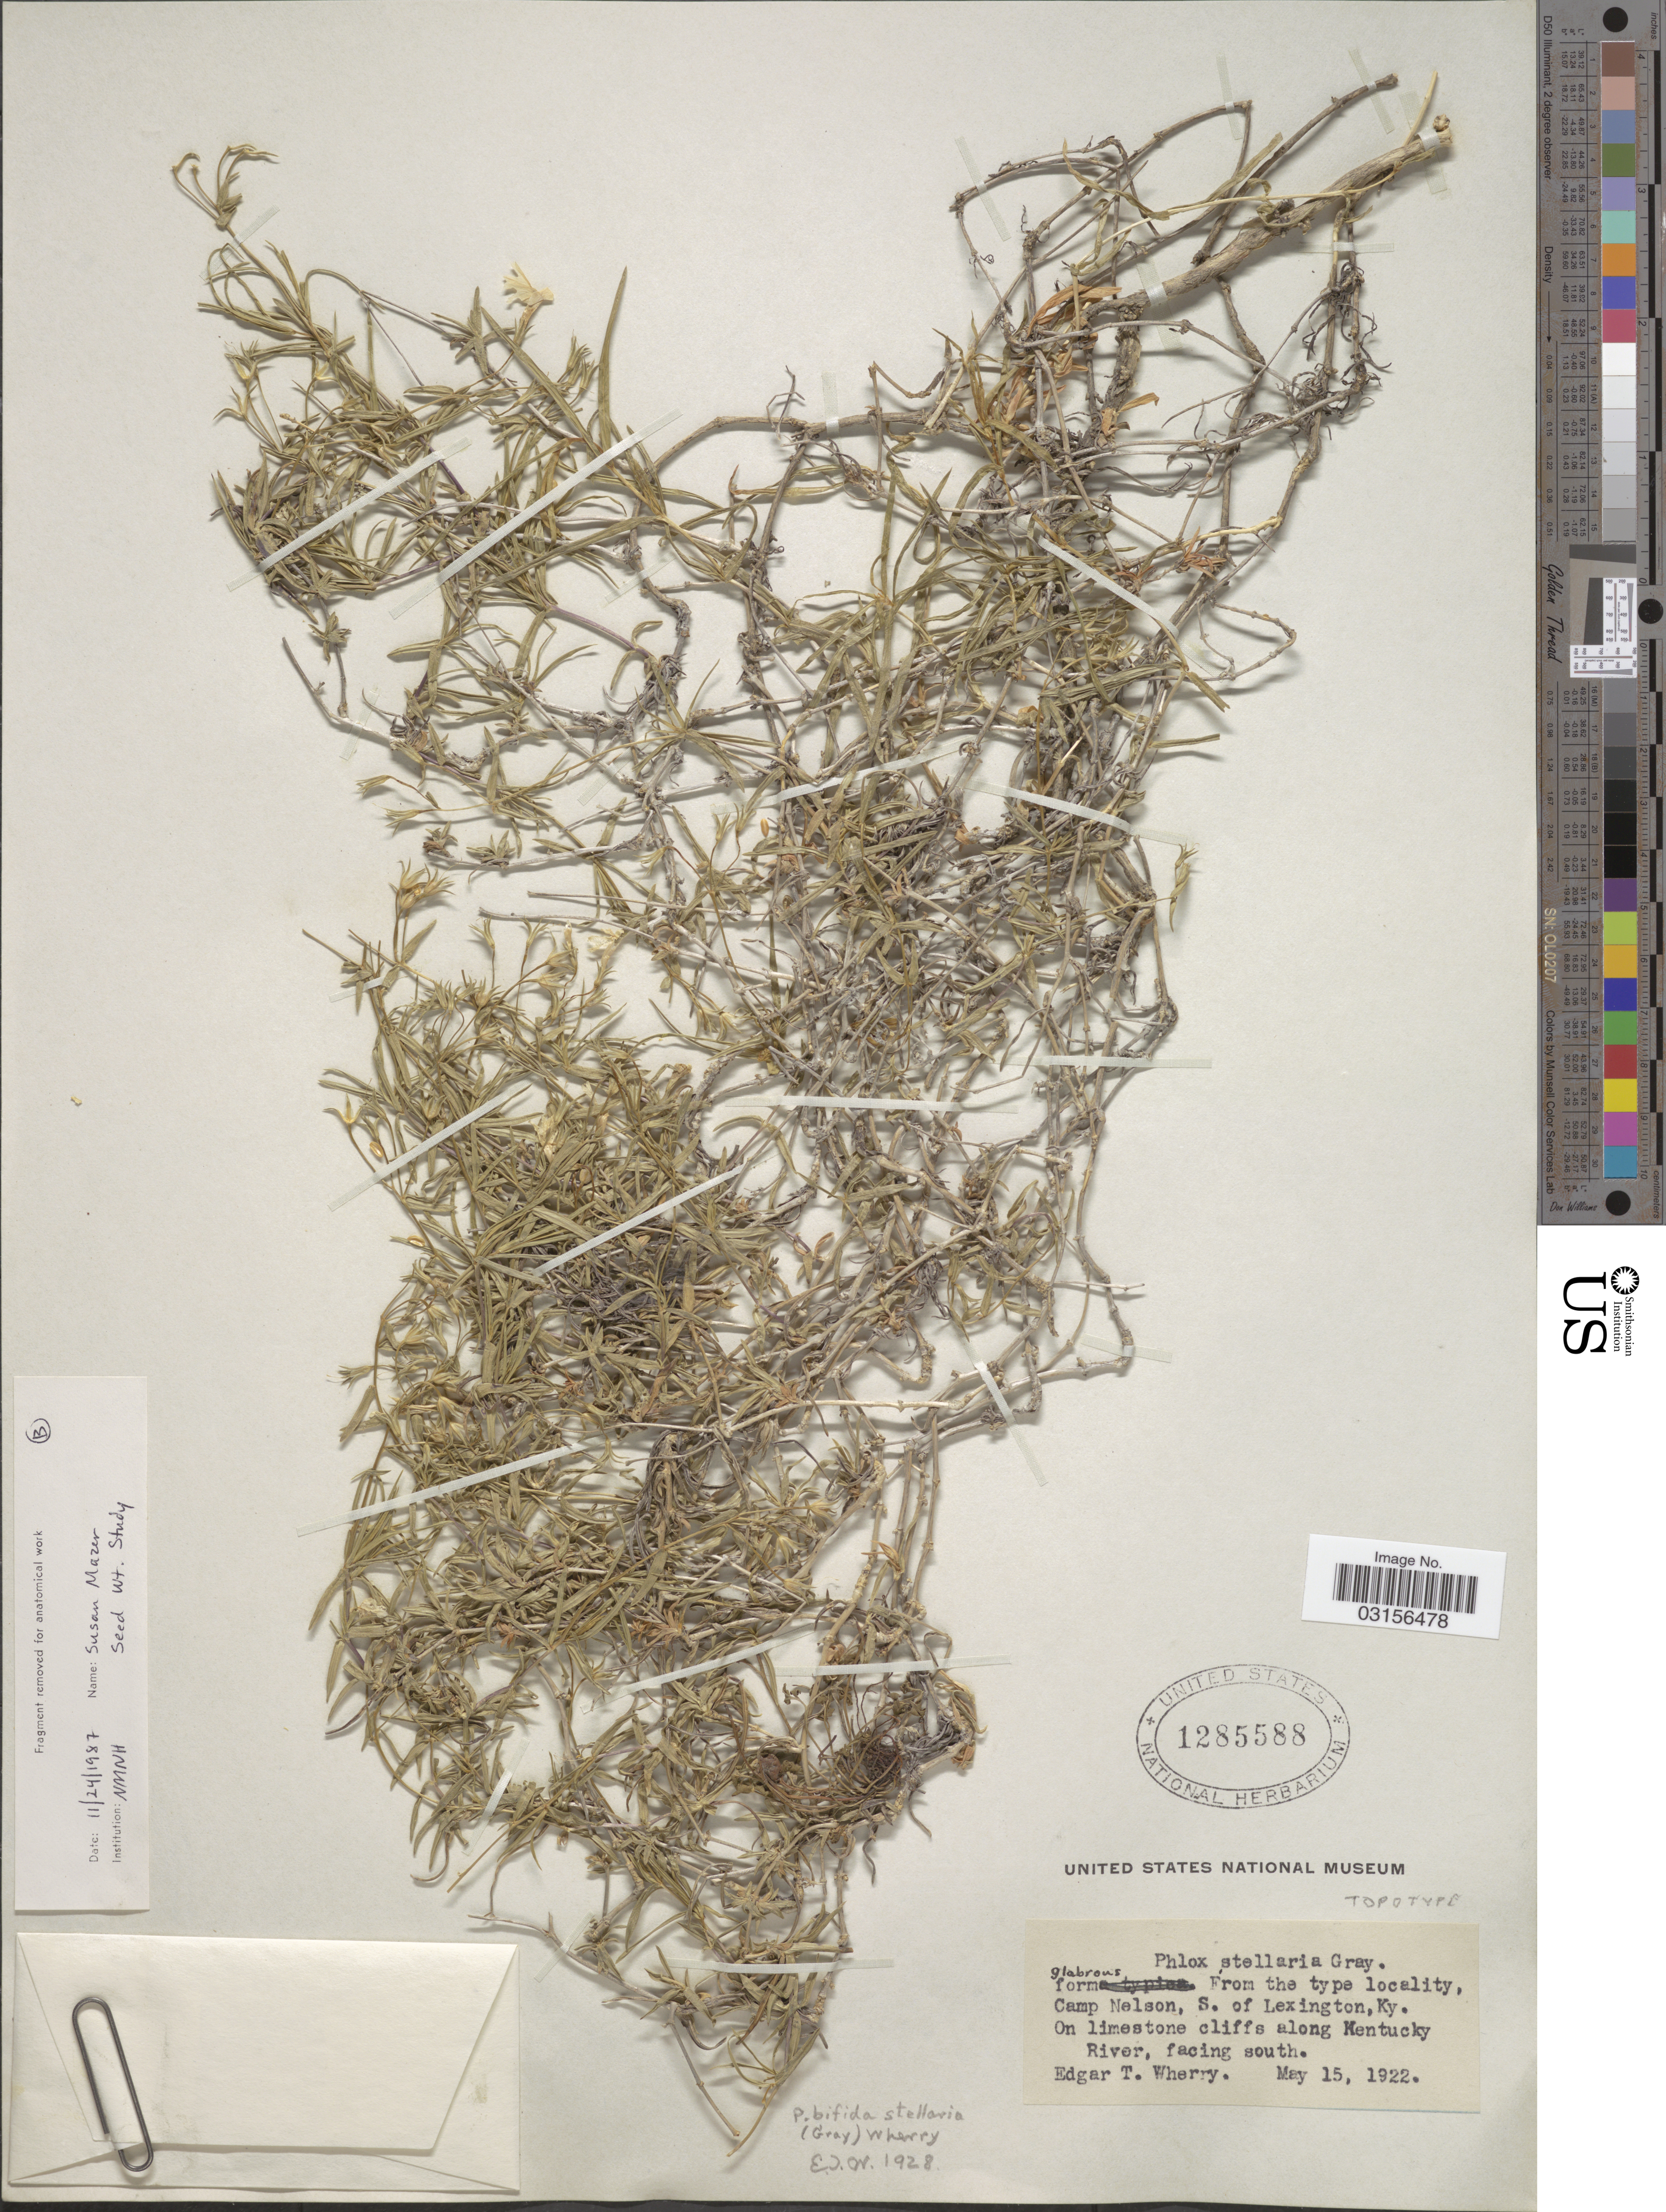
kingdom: Plantae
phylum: Tracheophyta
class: Magnoliopsida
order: Ericales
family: Polemoniaceae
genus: Phlox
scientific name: Phlox bifida subsp. stellaria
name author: (A. Gray) Wherry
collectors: E. T. Wherry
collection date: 1922-05-15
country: United States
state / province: Kentucky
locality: Camp Nelson, S. of Lexington, Ky. Along Kentucky River, facing south.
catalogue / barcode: US 1285588